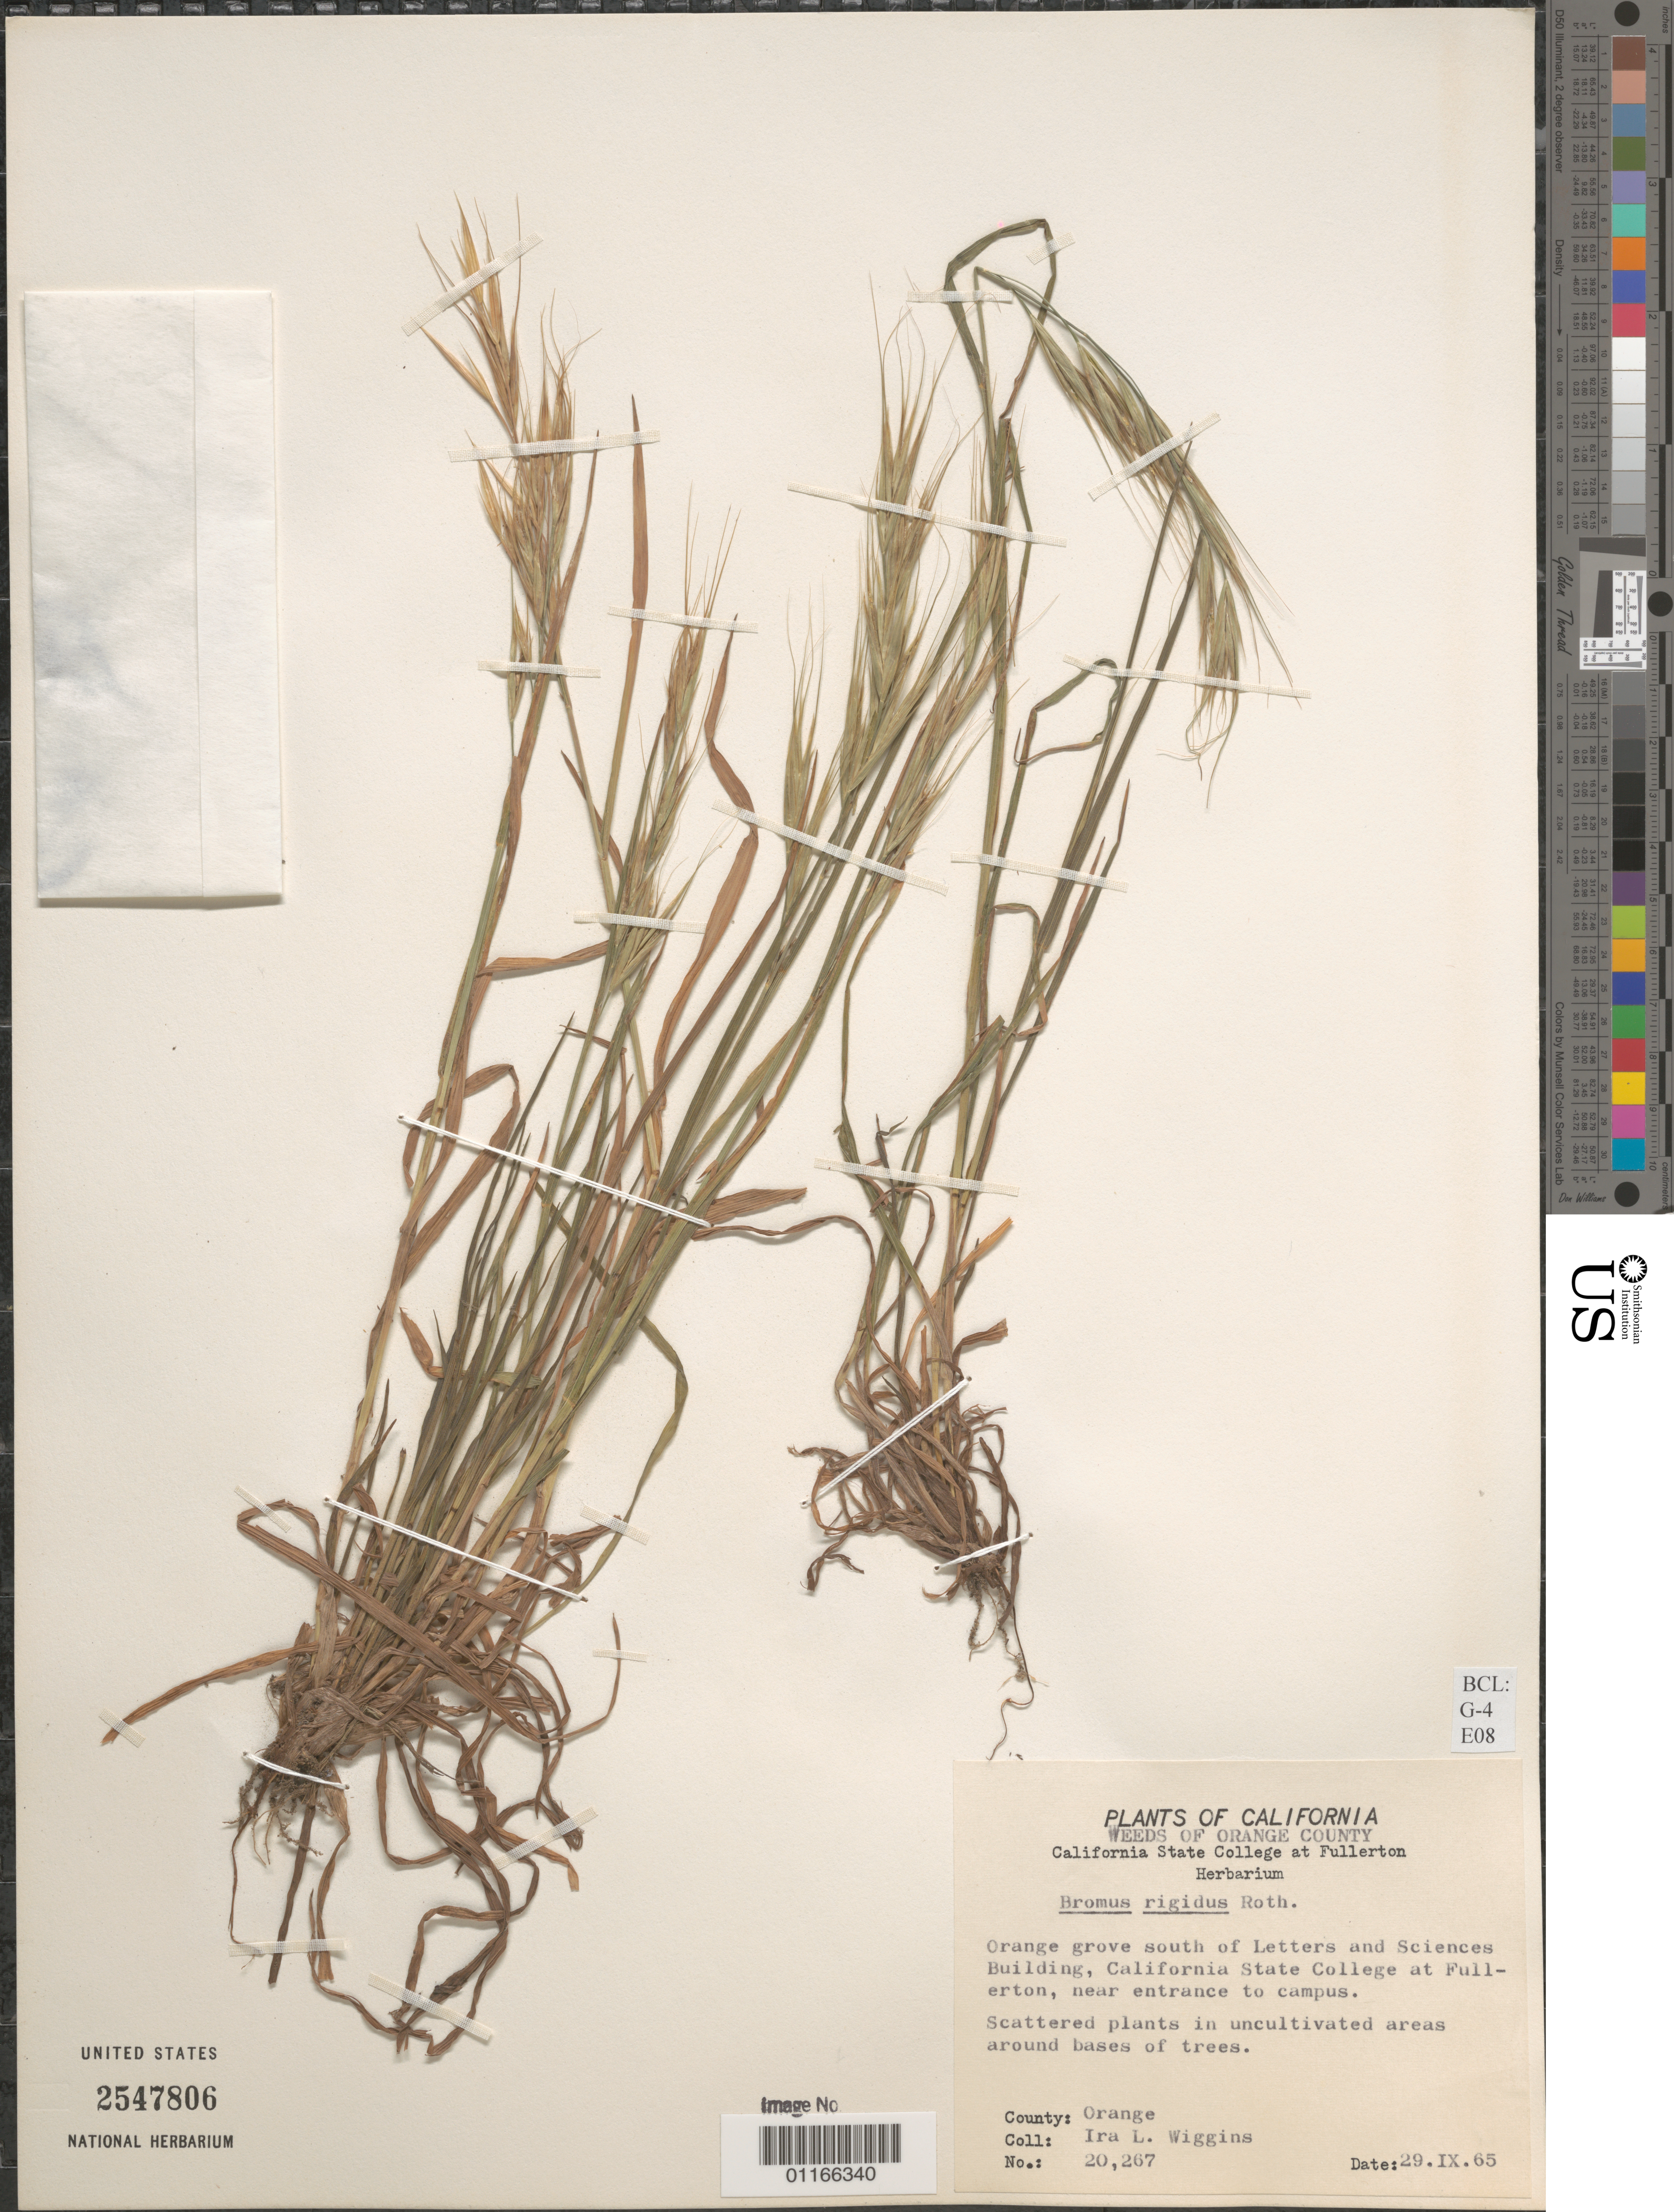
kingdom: Plantae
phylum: Tracheophyta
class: Liliopsida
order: Poales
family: Poaceae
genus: Bromus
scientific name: Bromus rigidus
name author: Roth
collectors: I. L. Wiggins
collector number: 20267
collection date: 1965-09-29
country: United States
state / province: California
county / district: Orange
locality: Orange grove south of Letters and Sciences Building, California State College at Fullerton, near entrance to campus.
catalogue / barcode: US 2547806